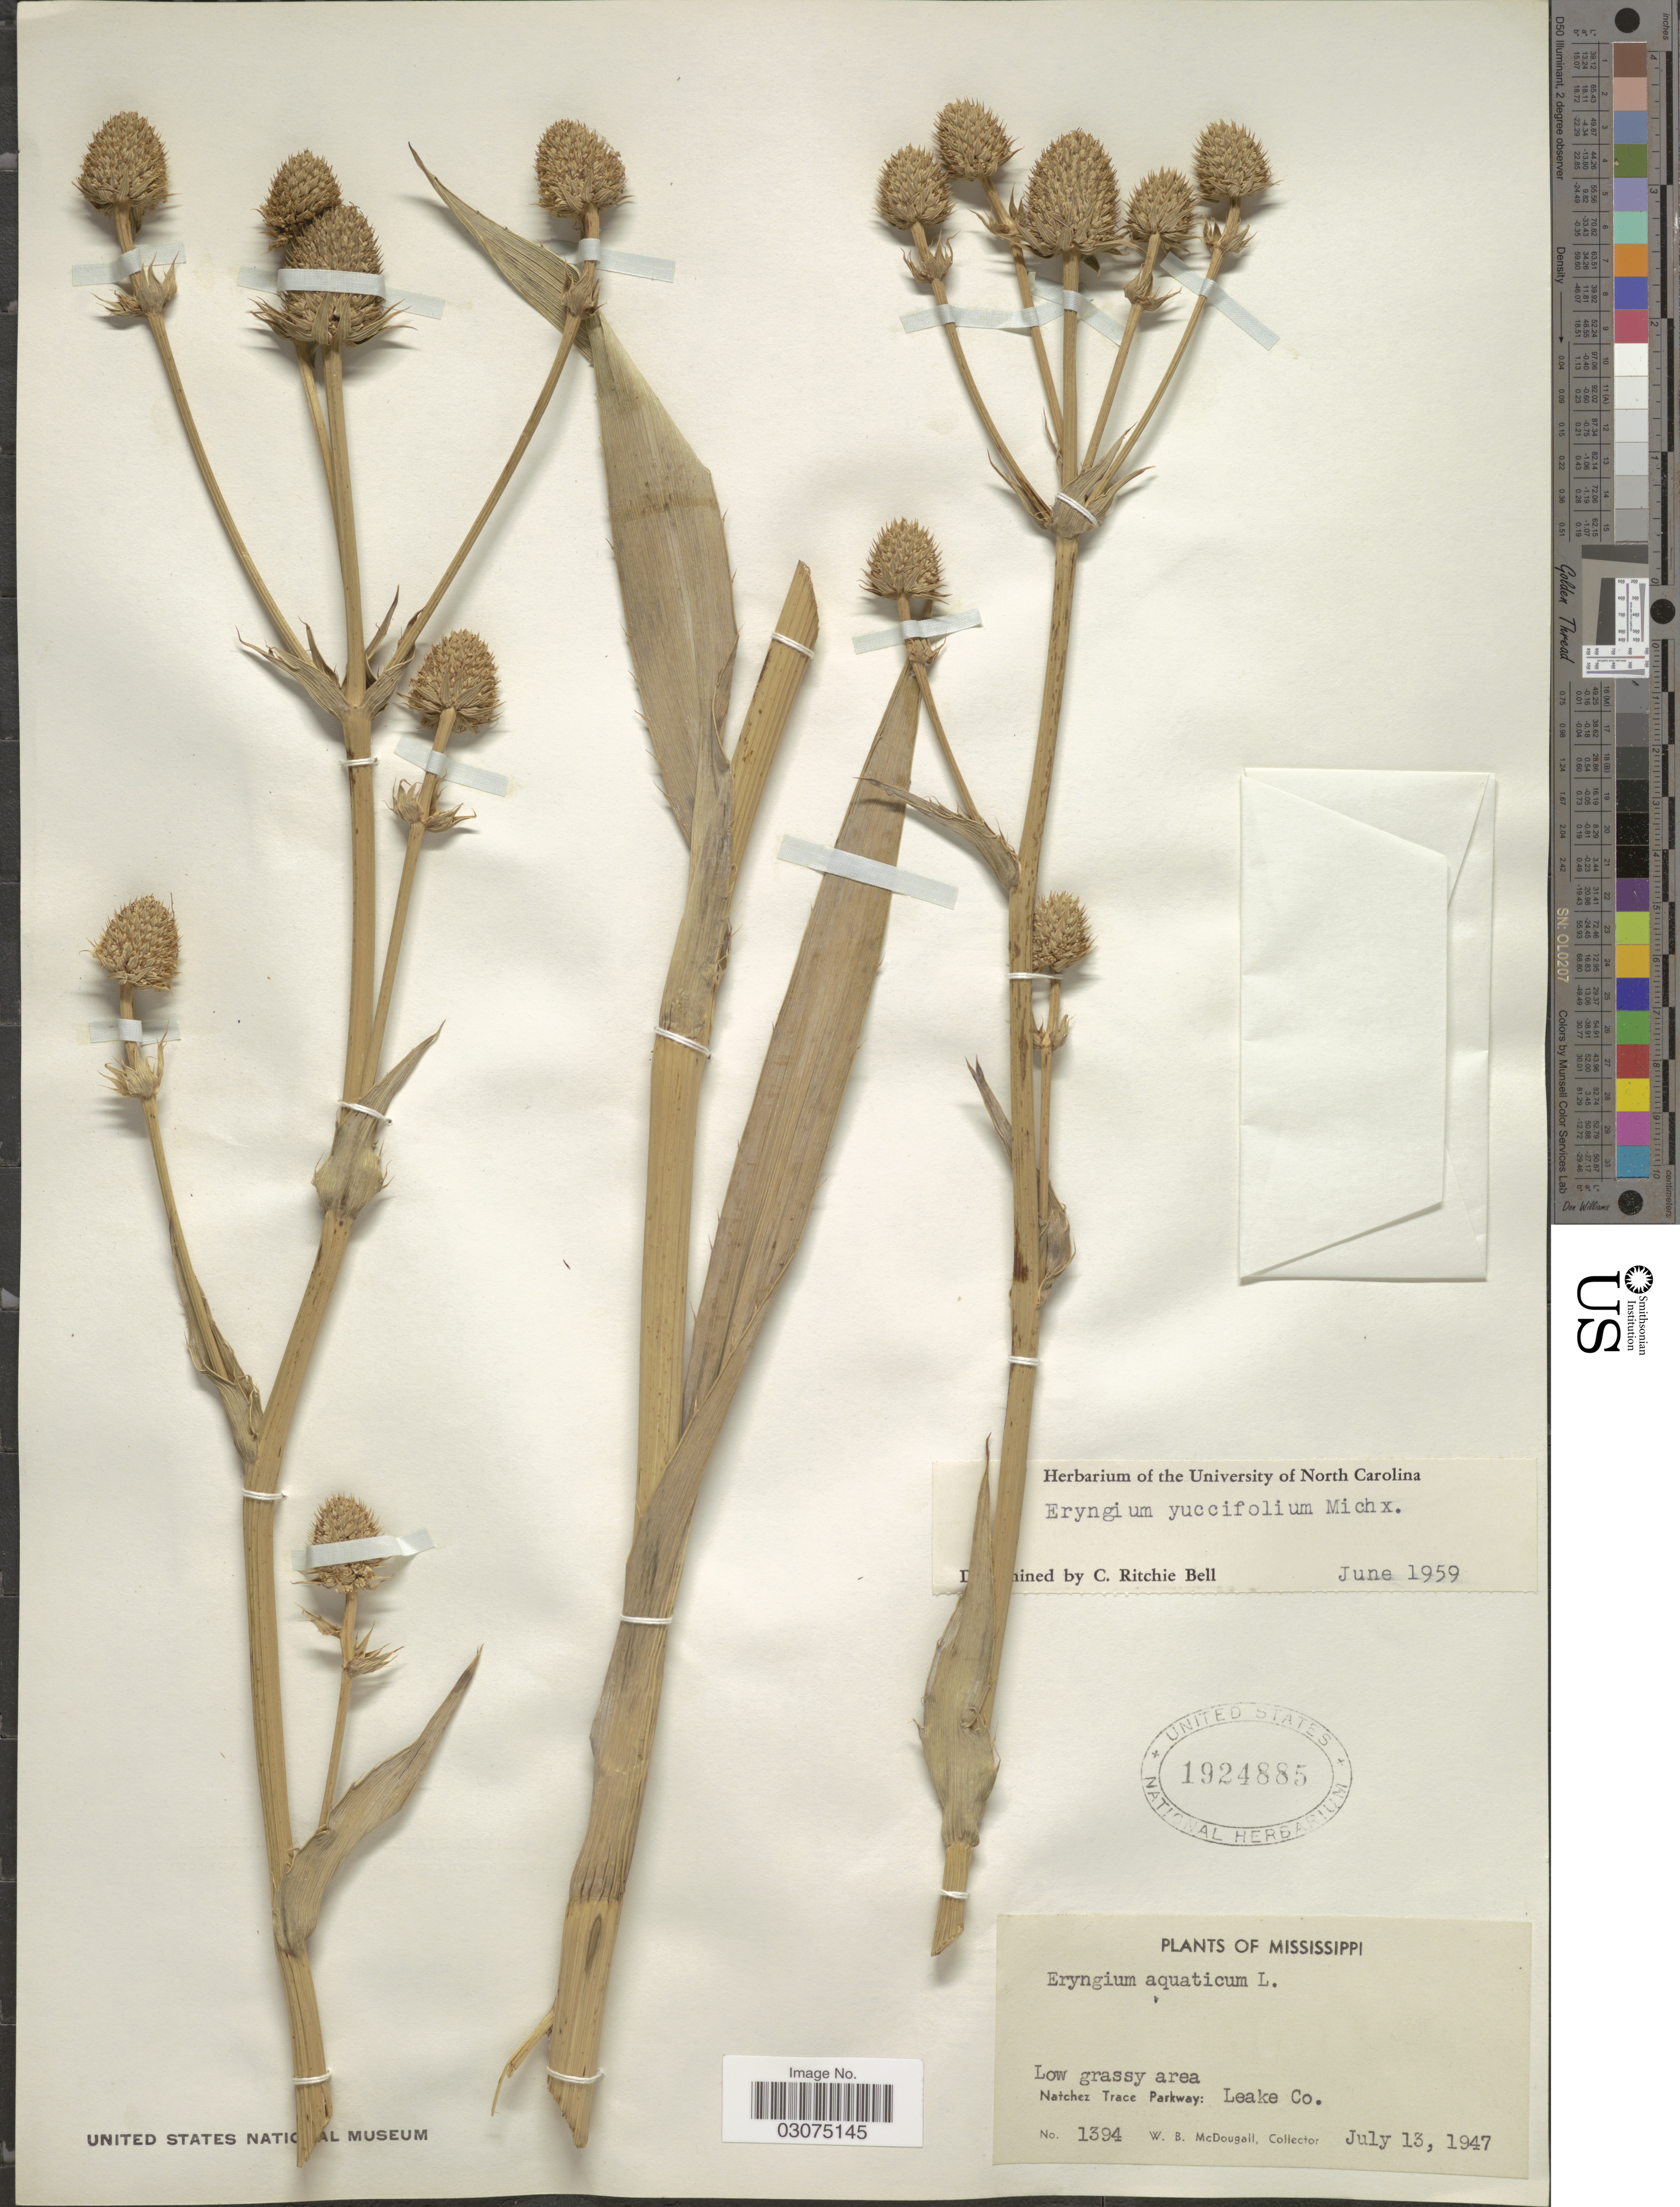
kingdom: Plantae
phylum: Tracheophyta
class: Magnoliopsida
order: Apiales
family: Apiaceae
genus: Eryngium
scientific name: Eryngium yuccifolium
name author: Michx.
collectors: W. B. McDougall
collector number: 1394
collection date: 1947-07-13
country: United States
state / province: Mississippi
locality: Natchez Trace Parkway: Leake Co.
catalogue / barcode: US 1924885